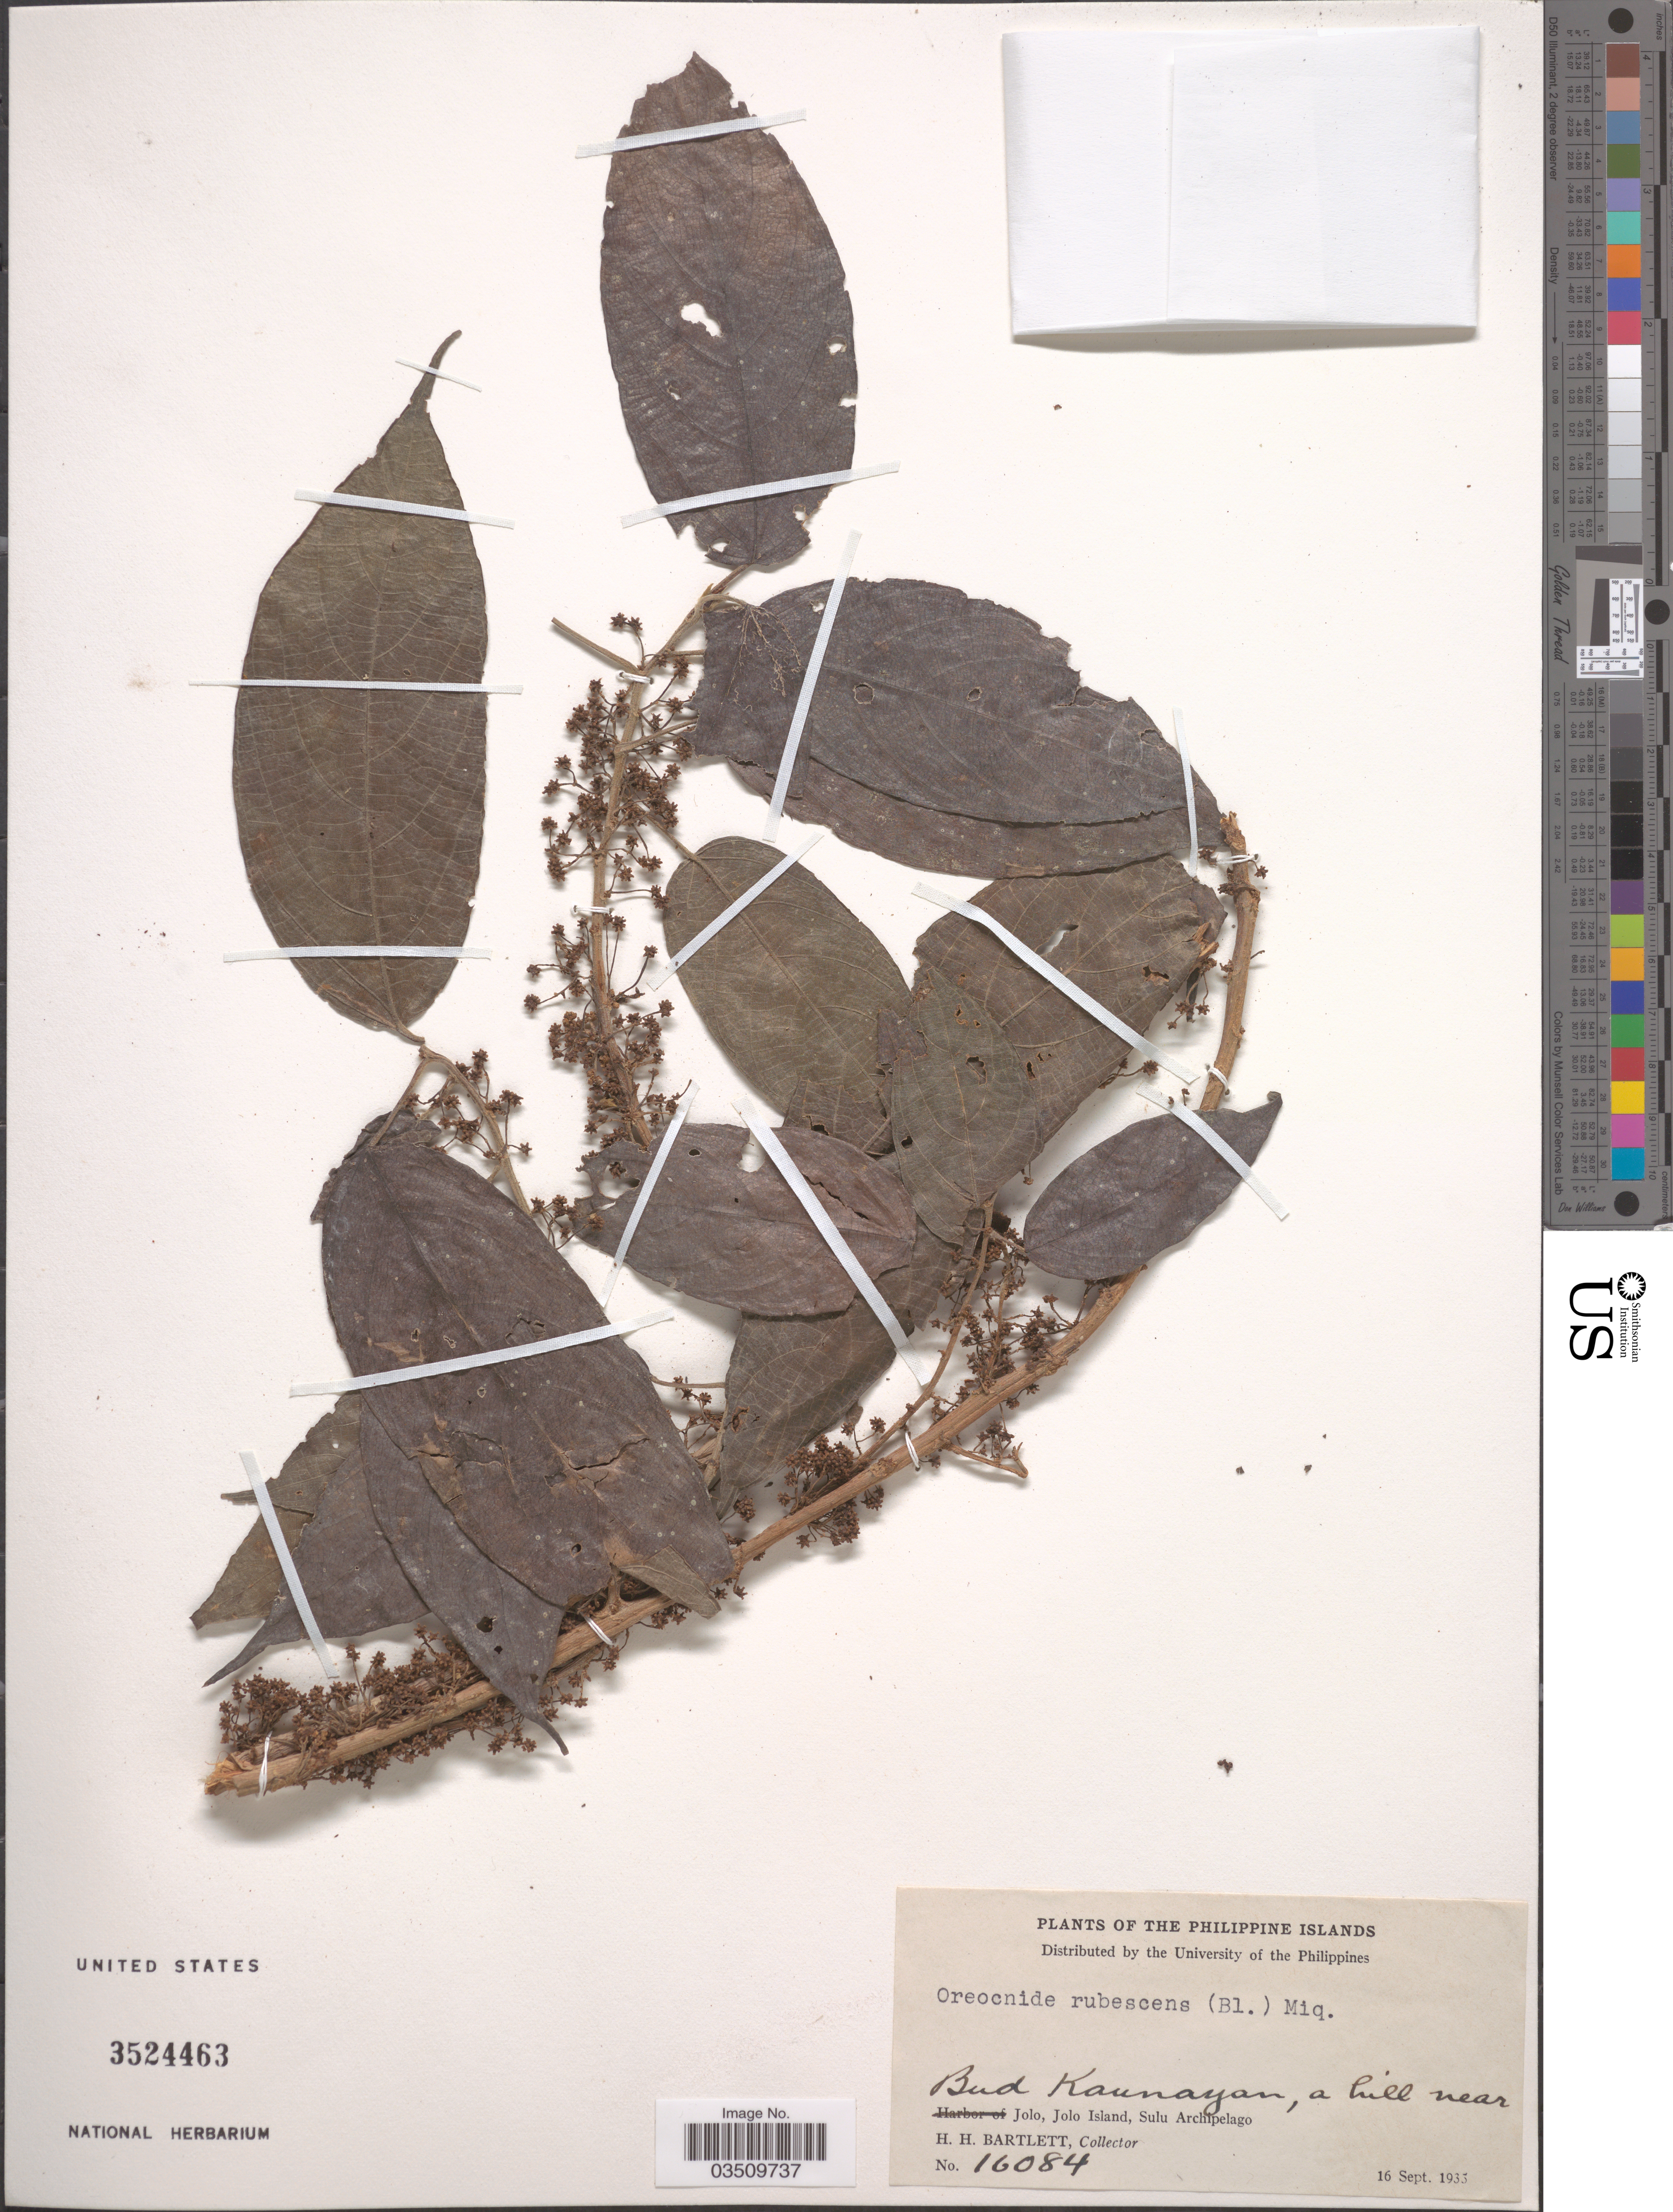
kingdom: Plantae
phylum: Tracheophyta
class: Magnoliopsida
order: Rosales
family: Urticaceae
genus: Oreocnide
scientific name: Oreocnide rubescens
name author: (Blume) Miq.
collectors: H. H. Bartlett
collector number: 16084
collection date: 1933-09-16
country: Philippines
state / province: Muslim Mindanao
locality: Bud Kaunayan, a hill near Jolo, Jolo Island, Sulu Archipelago.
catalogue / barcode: US 3524463